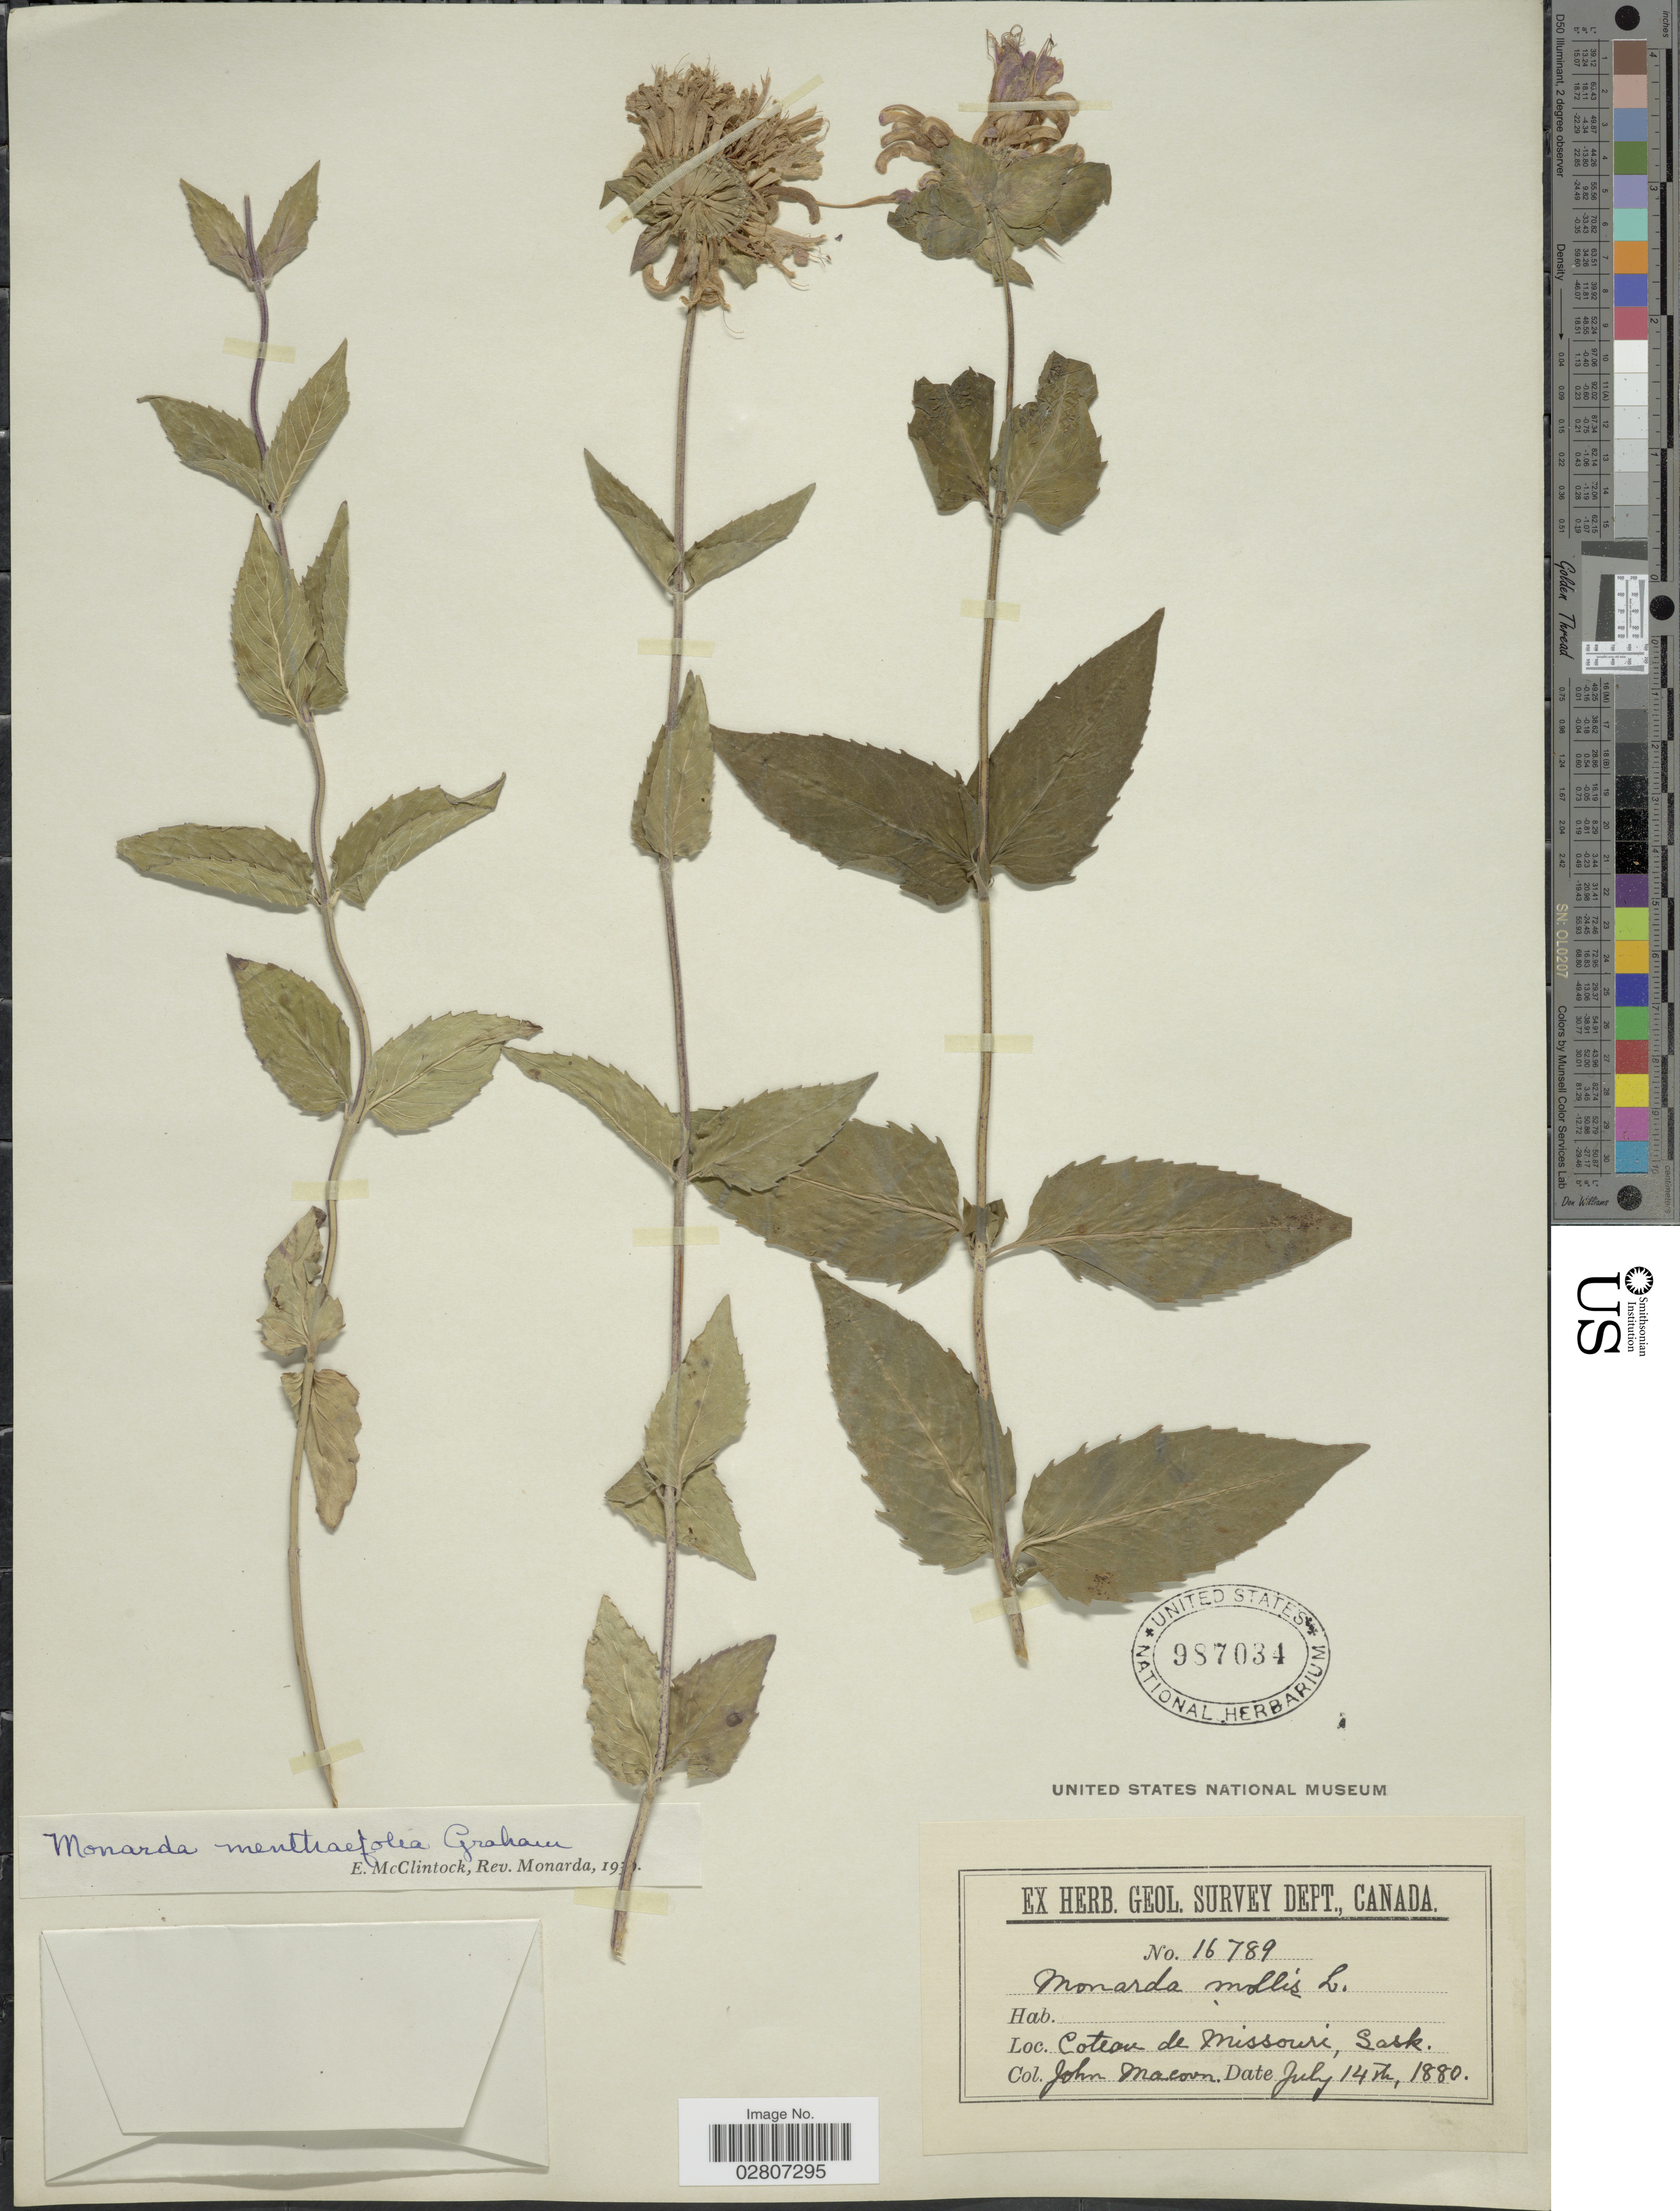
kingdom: Plantae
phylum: Tracheophyta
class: Magnoliopsida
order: Lamiales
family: Lamiaceae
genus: Monarda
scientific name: Monarda fistulosa var. menthifolia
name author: (Graham) Fernald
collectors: J. Macoun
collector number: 16789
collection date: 1880-07-14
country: Canada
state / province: Saskatchewan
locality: Coteau de Missouri, Sask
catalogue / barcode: US 987034